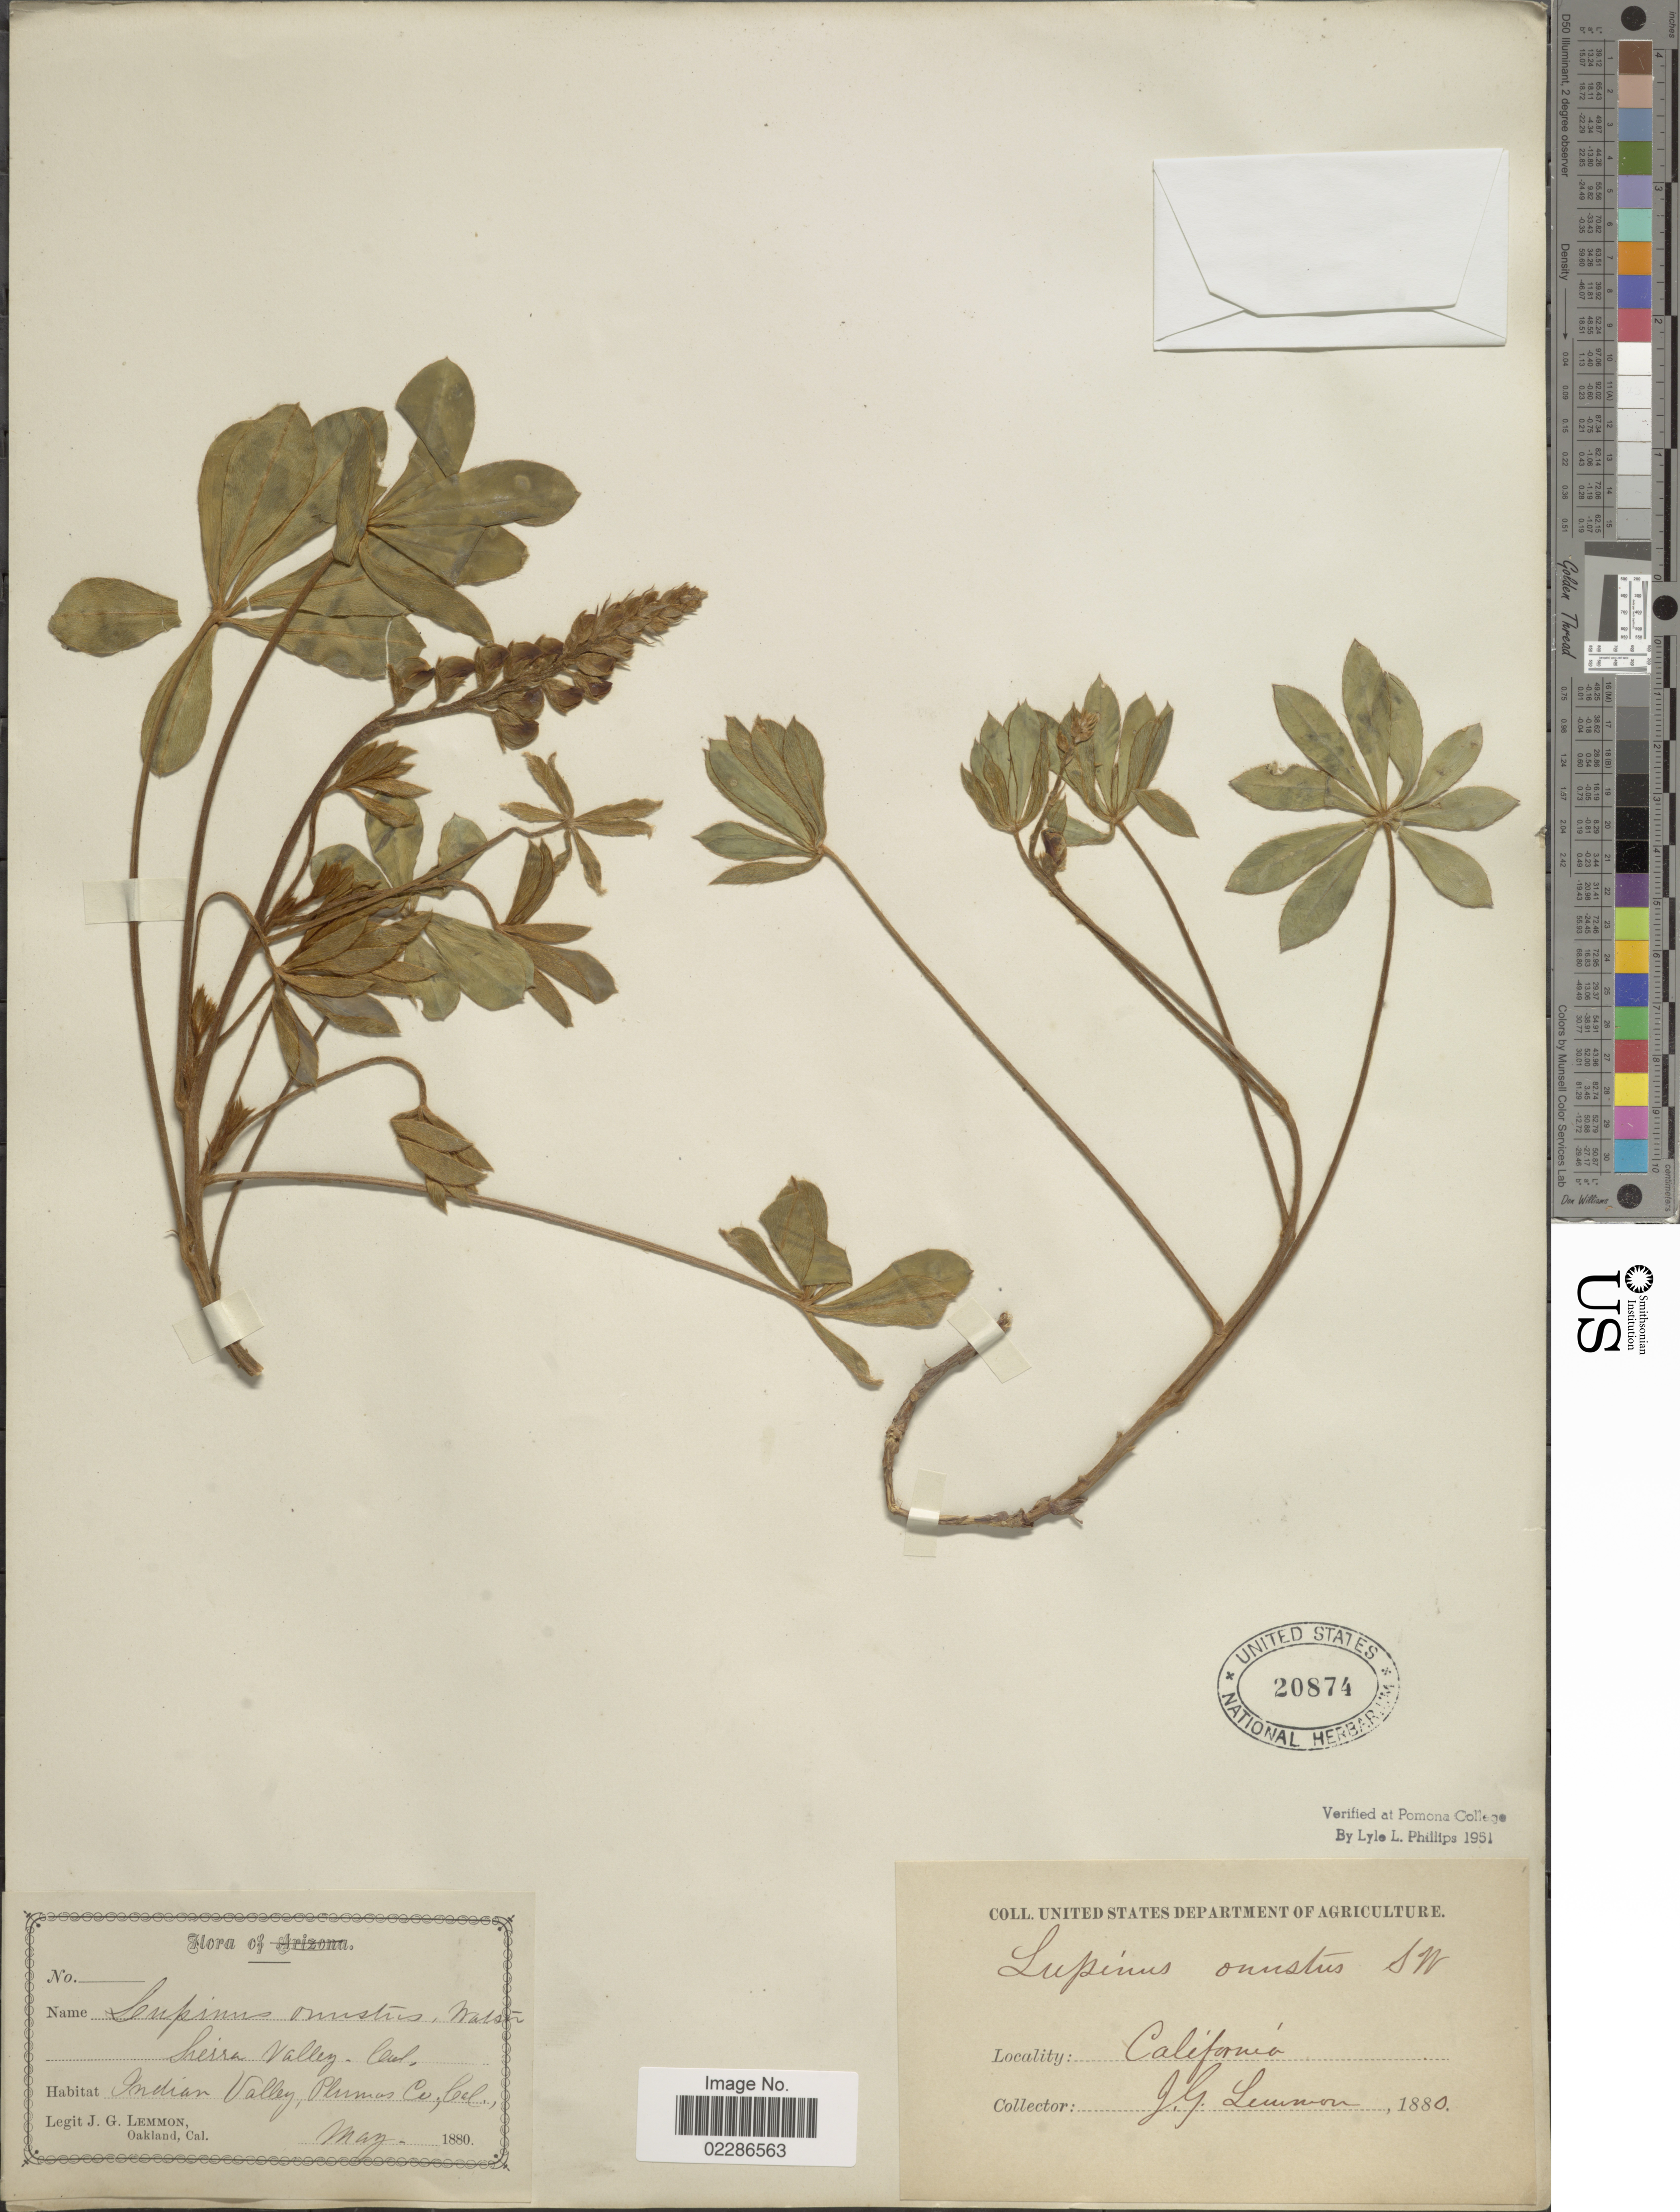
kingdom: Plantae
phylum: Tracheophyta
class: Magnoliopsida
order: Fabales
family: Fabaceae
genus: Lupinus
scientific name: Lupinus onustus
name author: S. Watson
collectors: J. Lemmon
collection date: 1880-05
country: United States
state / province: California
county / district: Plumas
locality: Sierra Valley, Indian Valley, Plumas Co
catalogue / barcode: US 20874